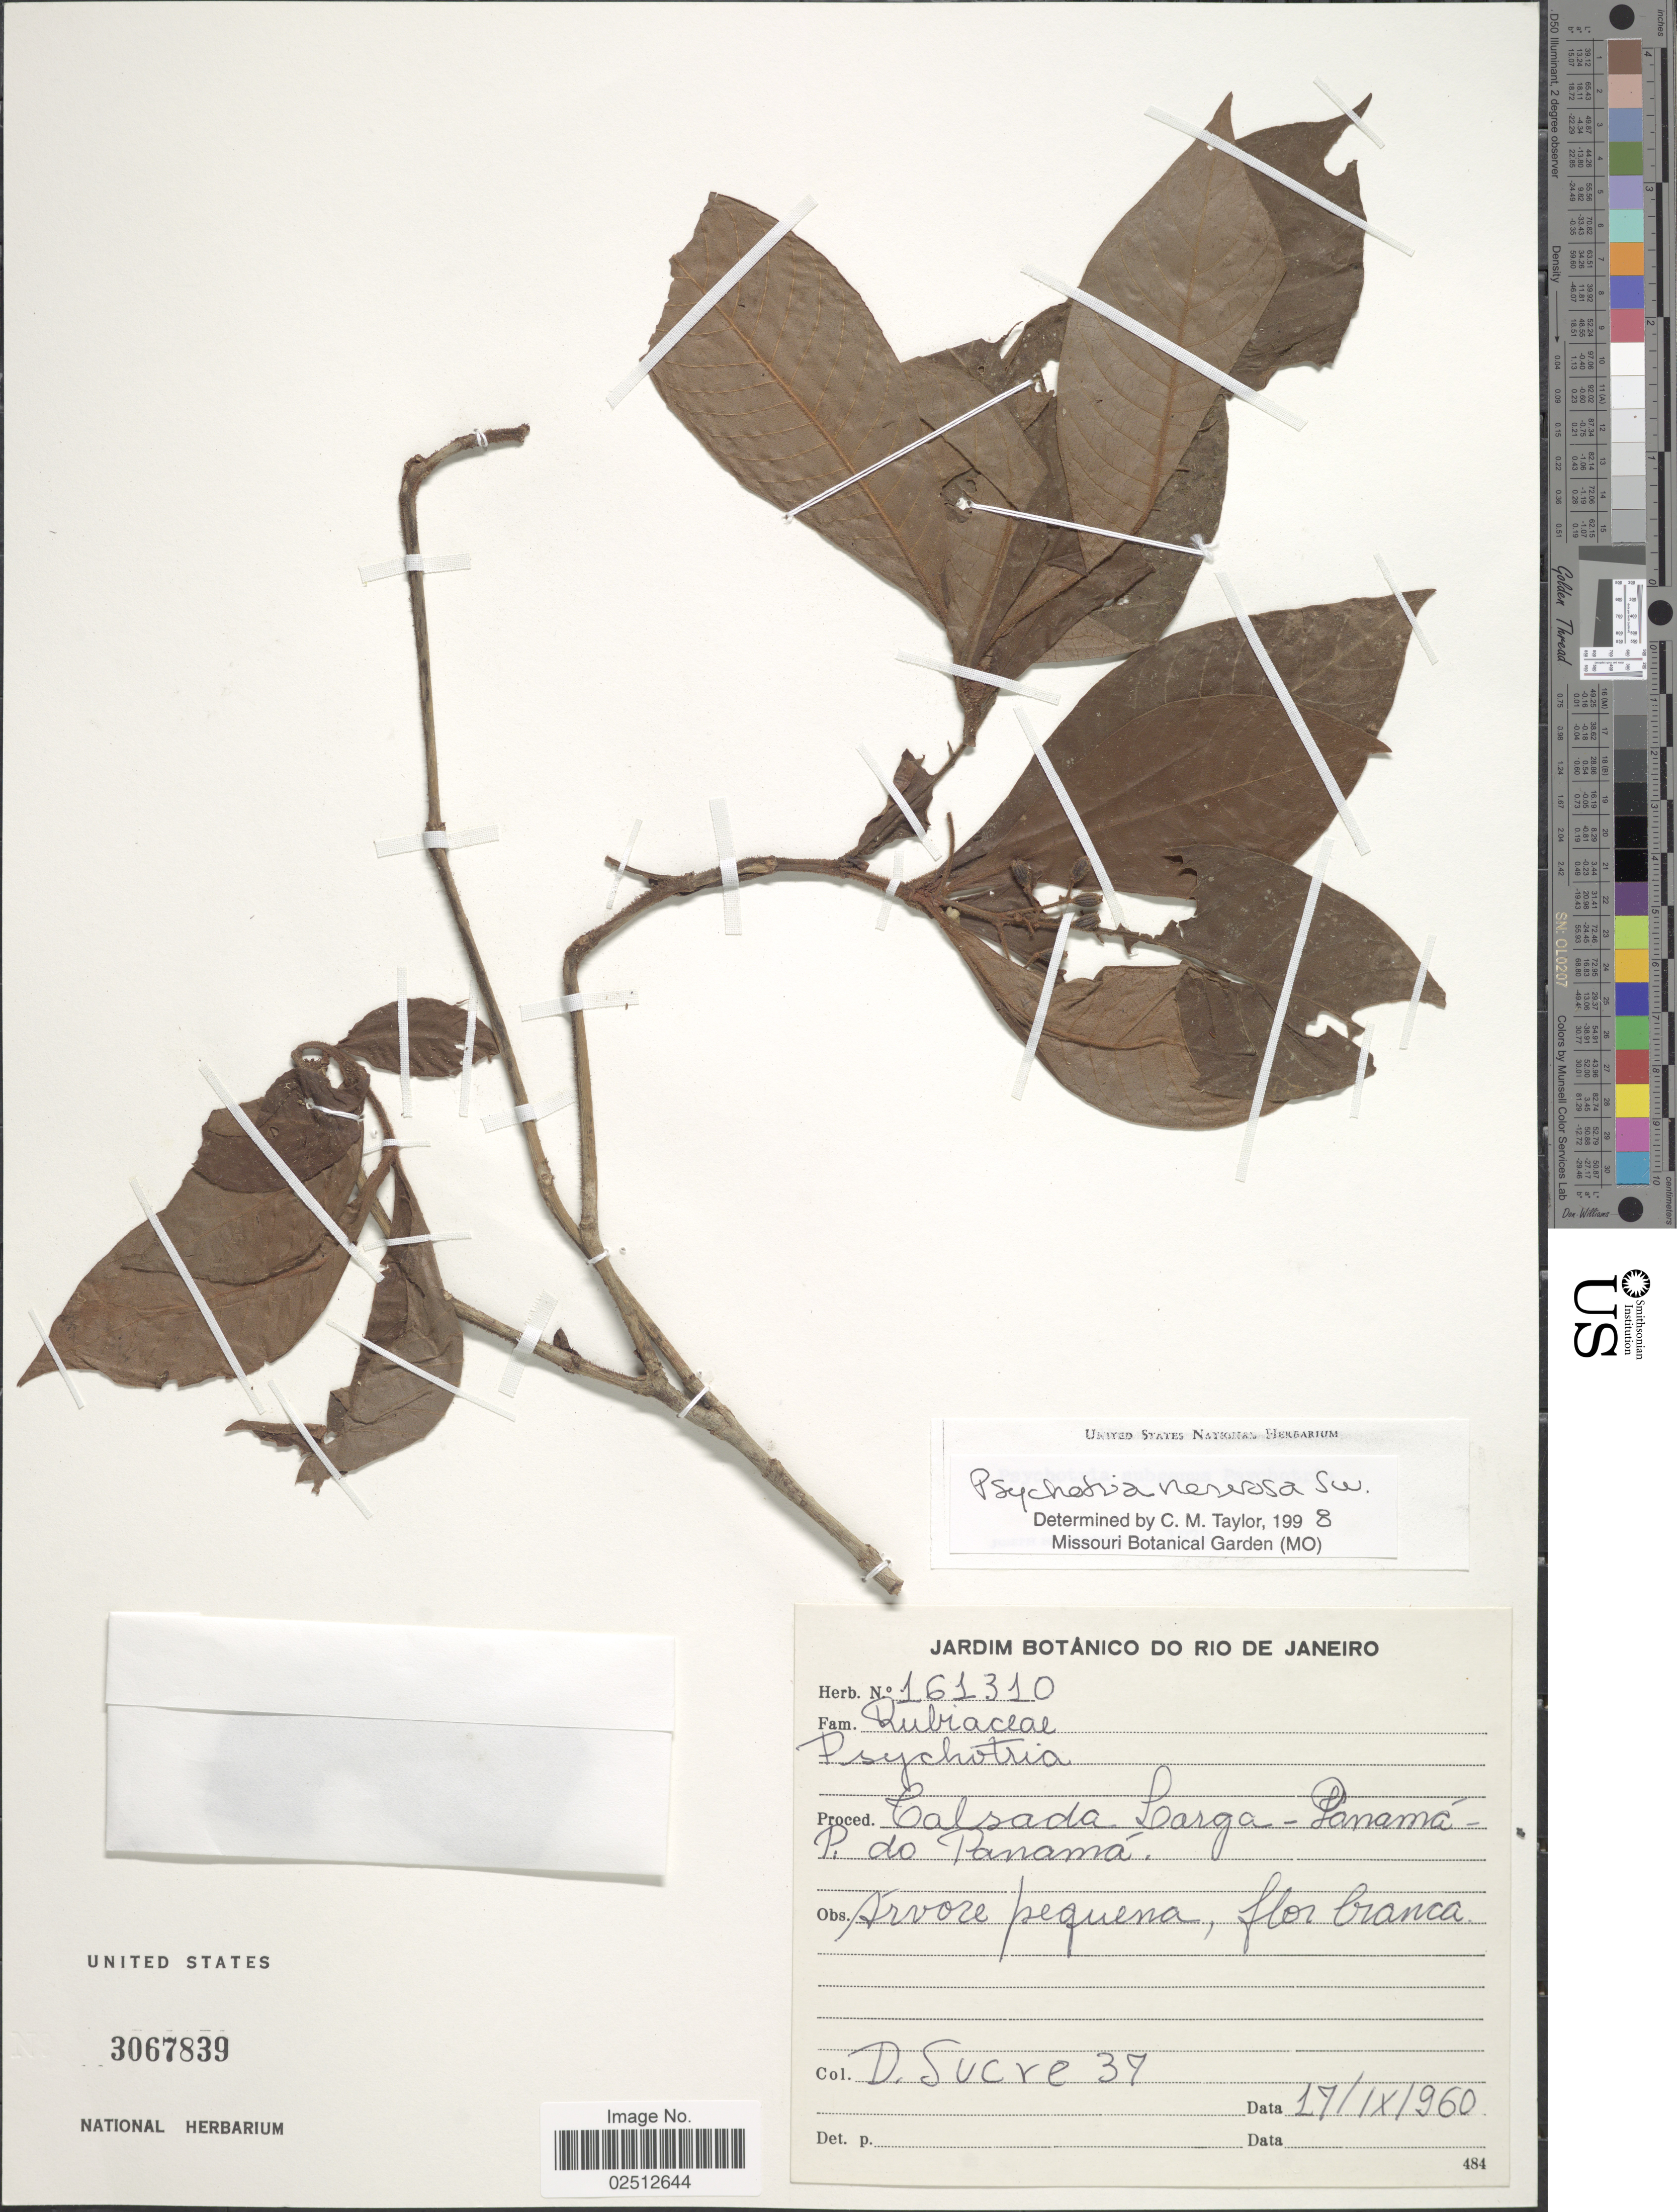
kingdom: Plantae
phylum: Tracheophyta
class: Magnoliopsida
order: Gentianales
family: Rubiaceae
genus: Psychotria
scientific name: Psychotria nervosa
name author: Sw.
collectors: D. Sucre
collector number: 37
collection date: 1960-09-17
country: Panama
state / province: Panamá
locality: Calsada - Larga - Panamá - P. do Panamá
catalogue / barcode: US 3067839